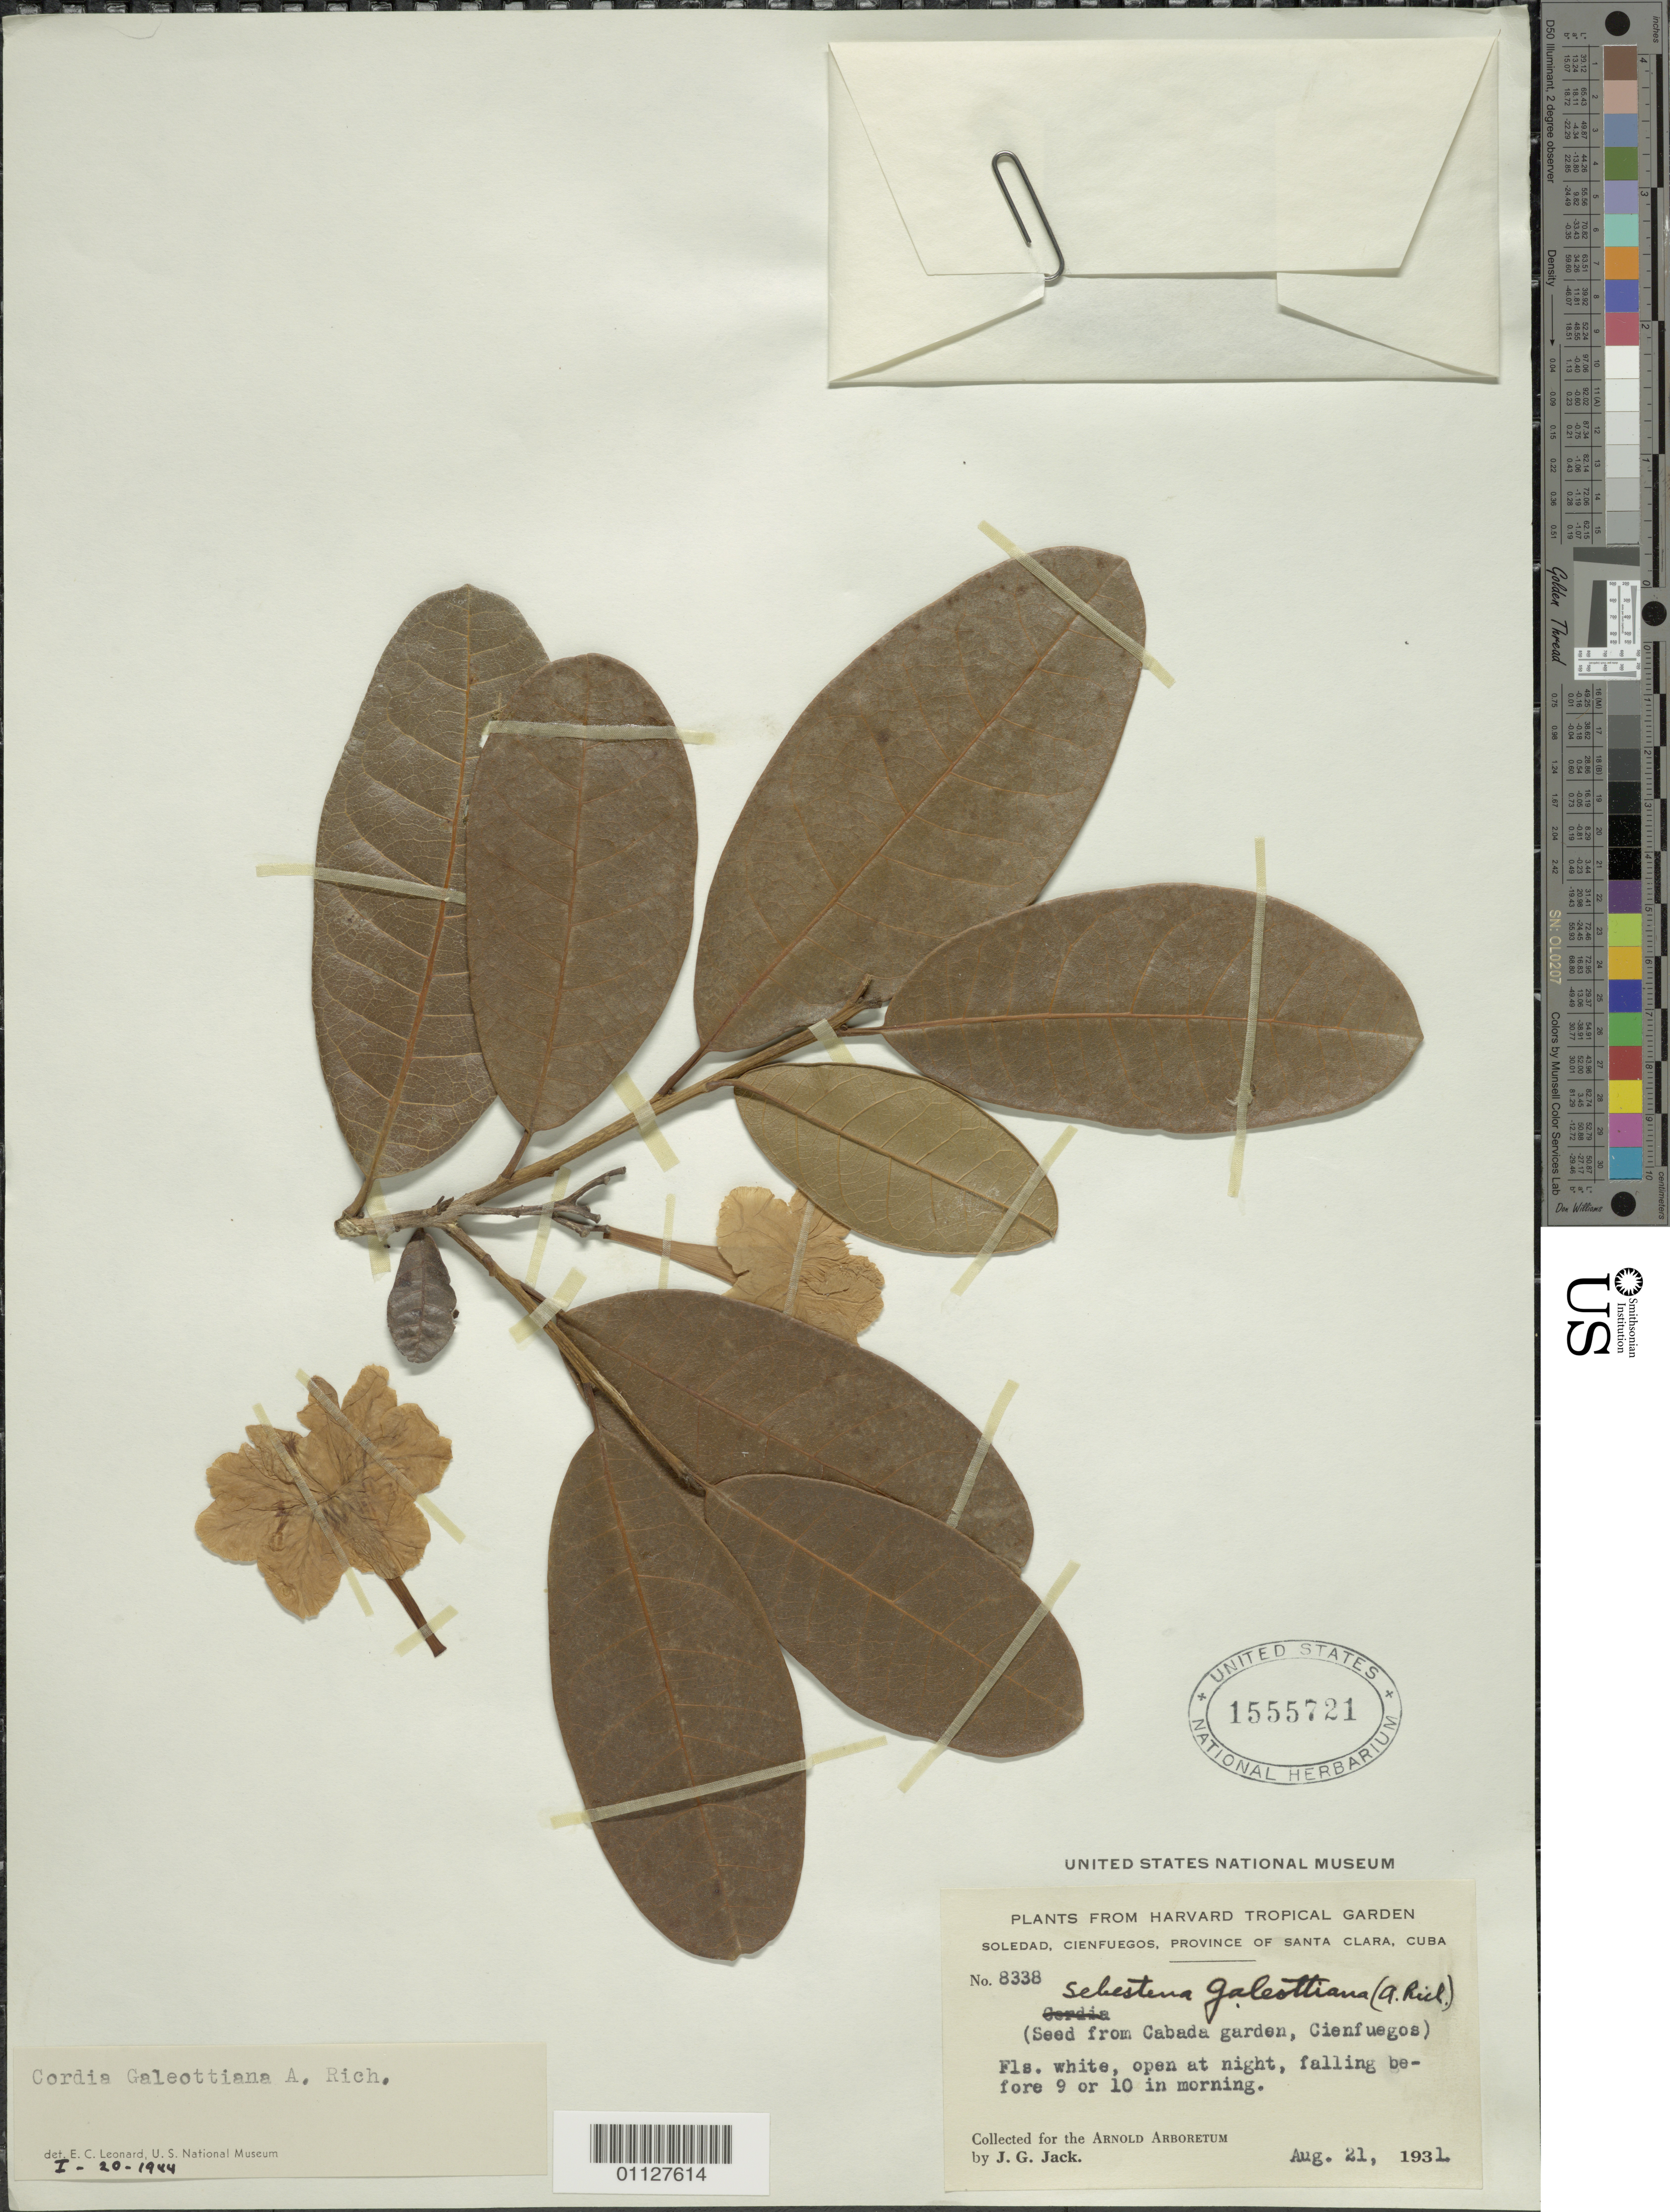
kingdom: Plantae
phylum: Tracheophyta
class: Magnoliopsida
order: Boraginales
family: Cordiaceae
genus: Cordia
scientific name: Cordia galeottiana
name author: A. Rich.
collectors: J. G. Jack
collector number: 8338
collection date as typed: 21 Aug 1931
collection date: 1931-08-21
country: Cuba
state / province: Cienfuegos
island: Cuba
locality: Soledad Seed from Cabada garden, Cienfuegos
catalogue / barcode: US 1555721